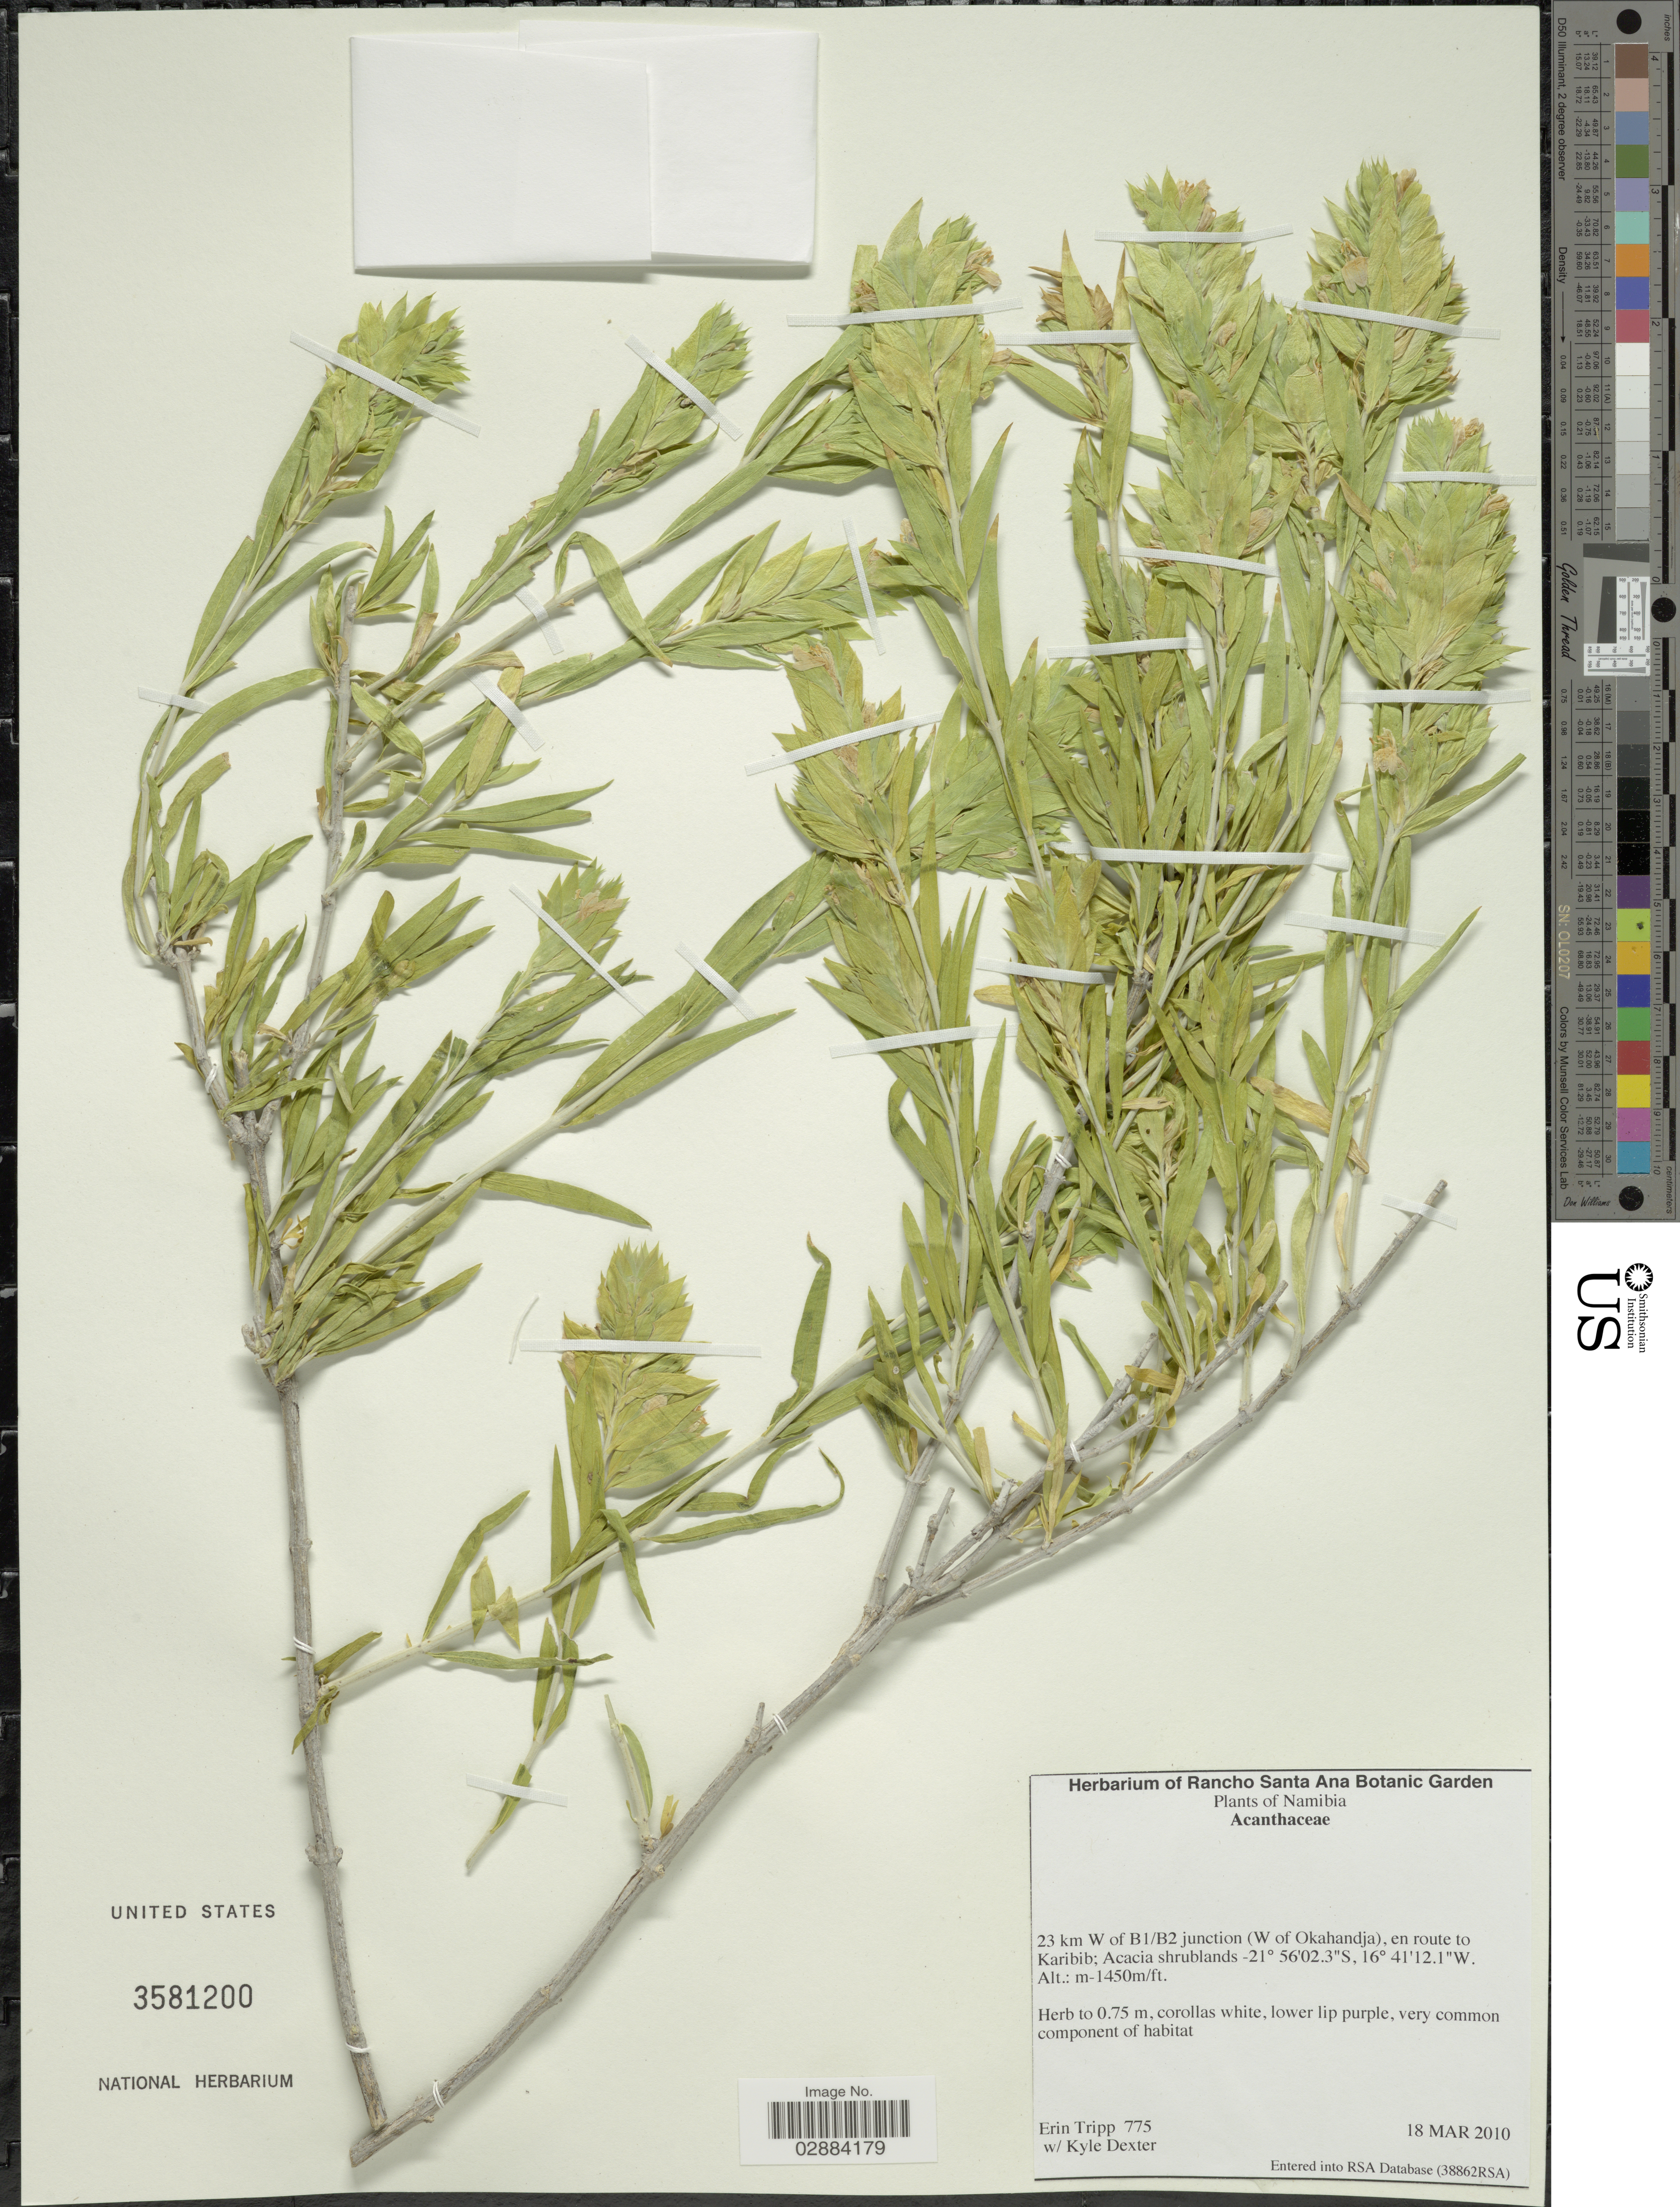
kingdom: Plantae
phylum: Tracheophyta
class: Magnoliopsida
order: Lamiales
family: Acanthaceae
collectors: E. Tripp & K. Dexter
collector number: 775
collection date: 2010-03-18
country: Namibia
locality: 23 km W of B1/ B2 junction (W of Okahandja), en route to Karibib.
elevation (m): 1450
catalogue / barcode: US 3581200